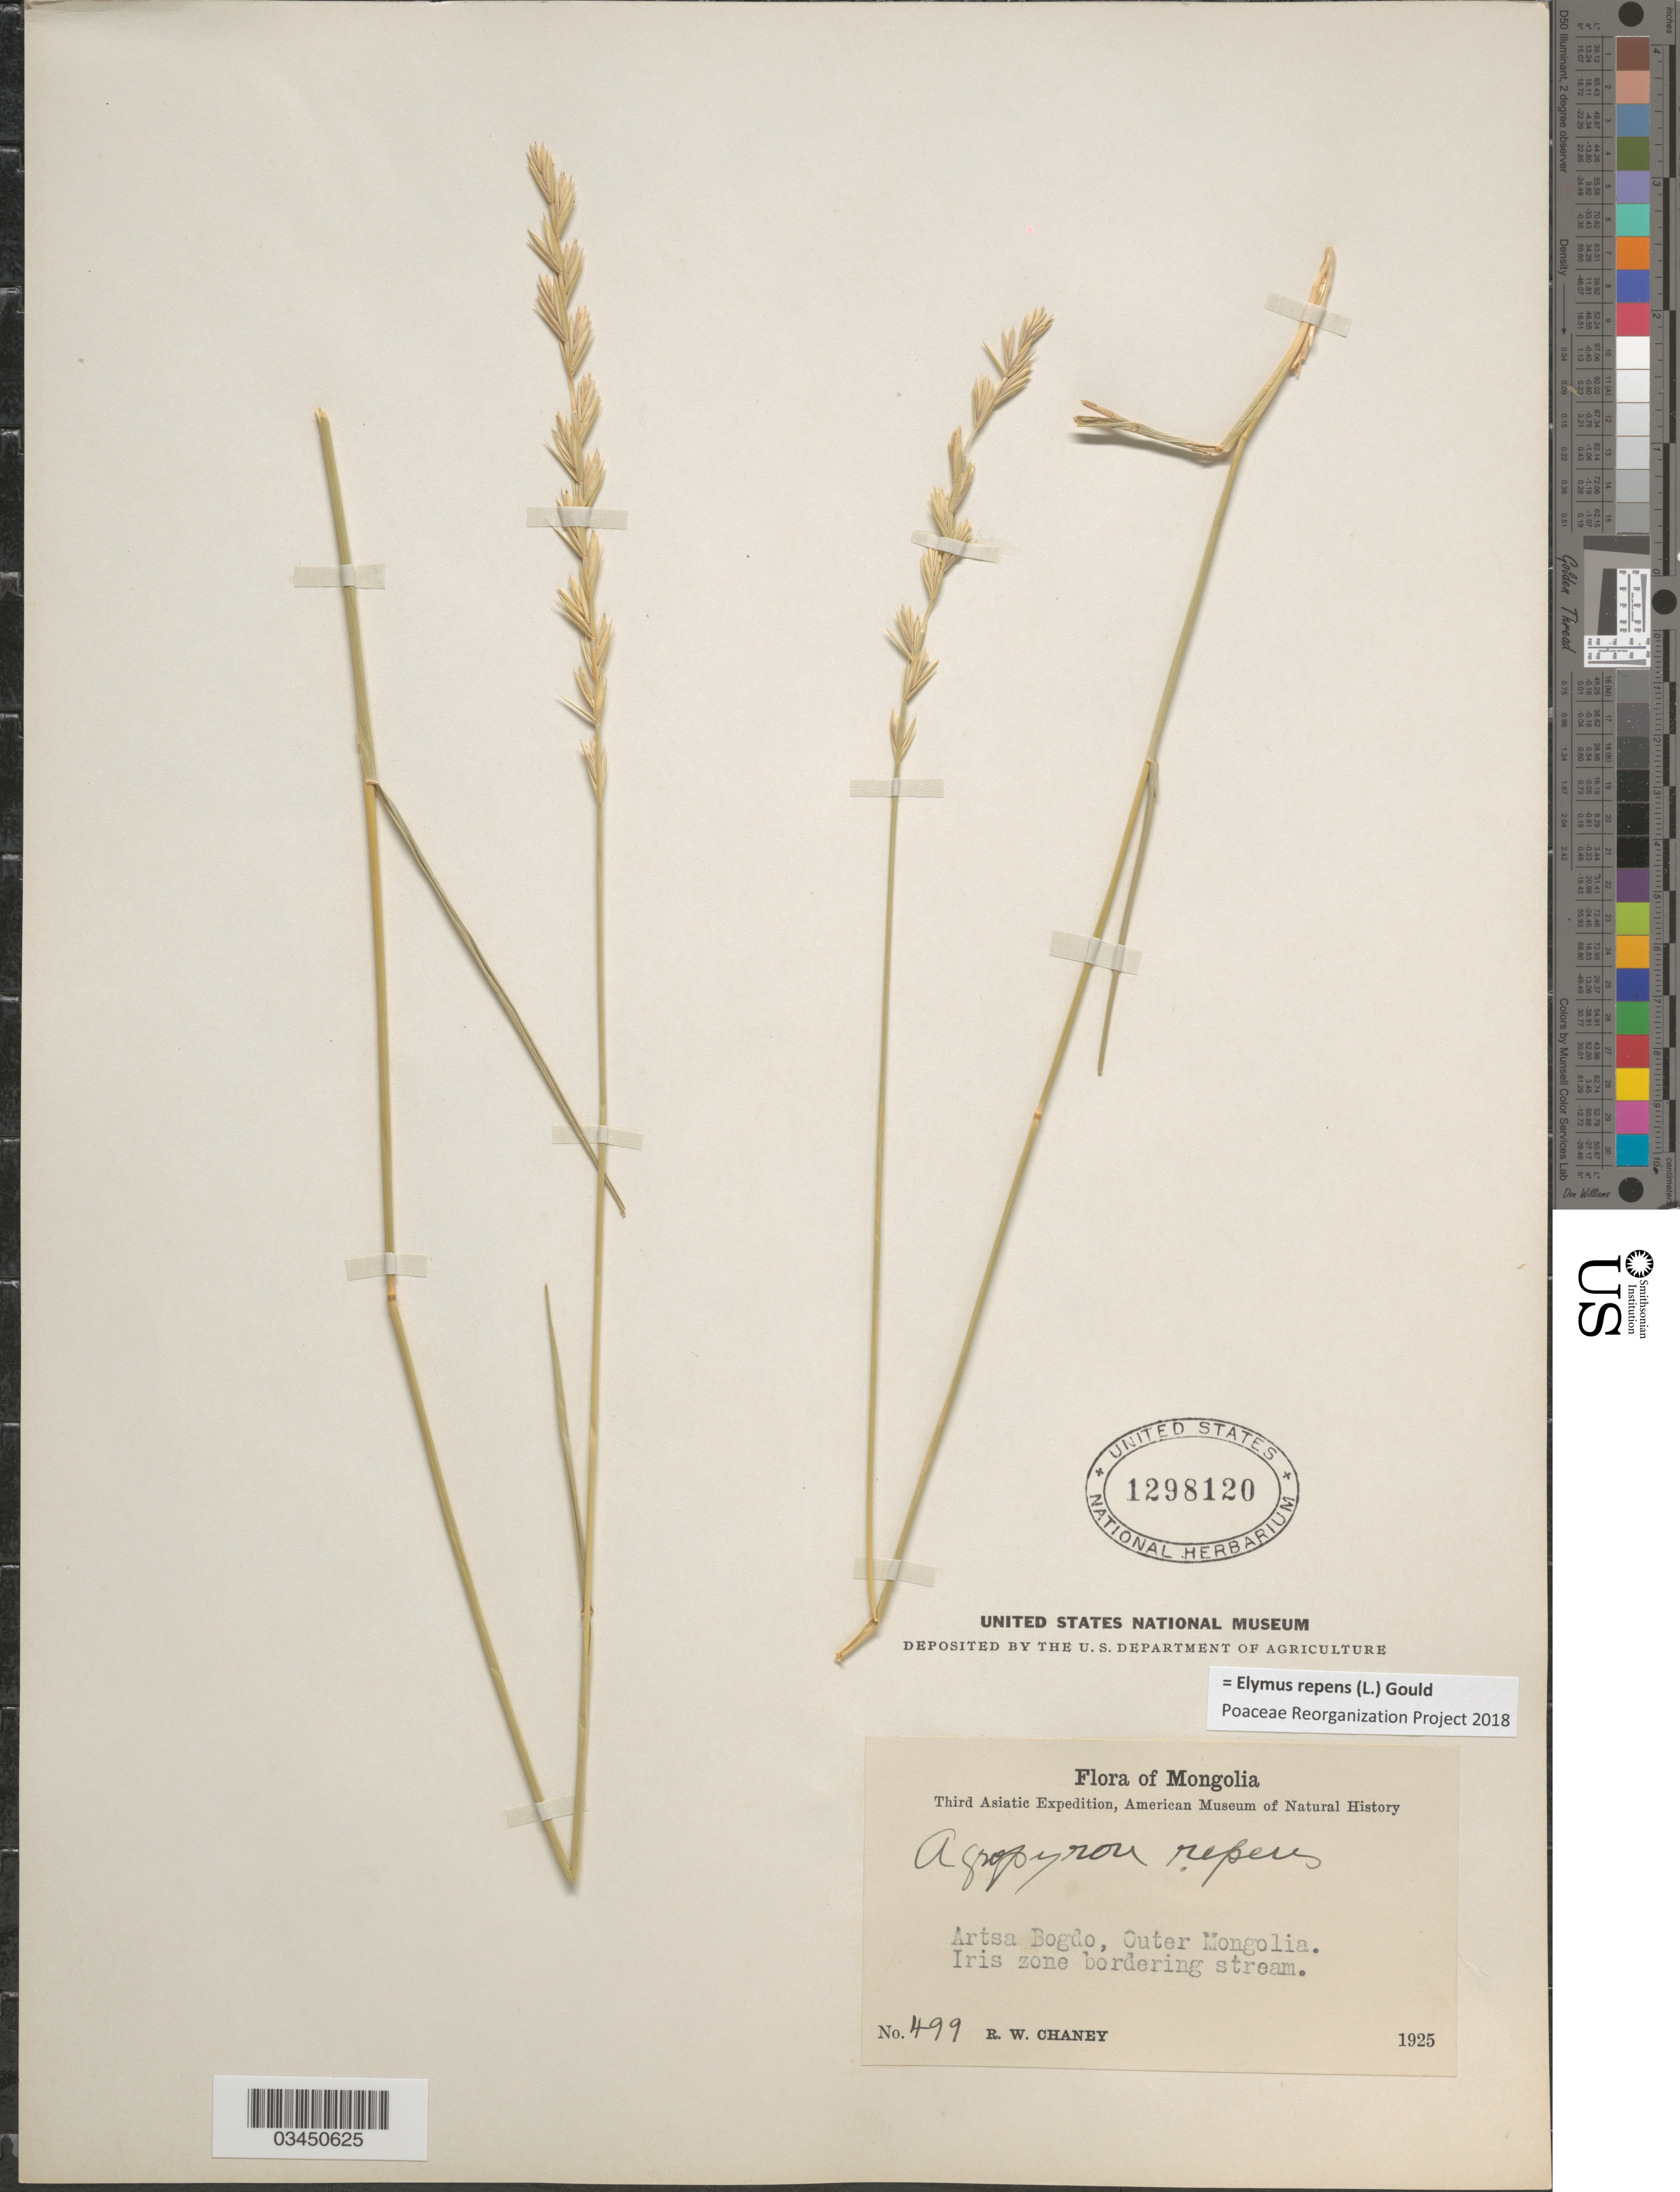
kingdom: Plantae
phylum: Tracheophyta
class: Liliopsida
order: Poales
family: Poaceae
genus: Elymus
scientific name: Elymus repens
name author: (L.) Gould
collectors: R. Chaney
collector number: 499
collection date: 1925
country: Mongolia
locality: Third Asiatic Expedition, American Museum of Natural History. Artsa Bogdo, Outer Mongolia. Iris zone bordering stream.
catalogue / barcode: US 1298120